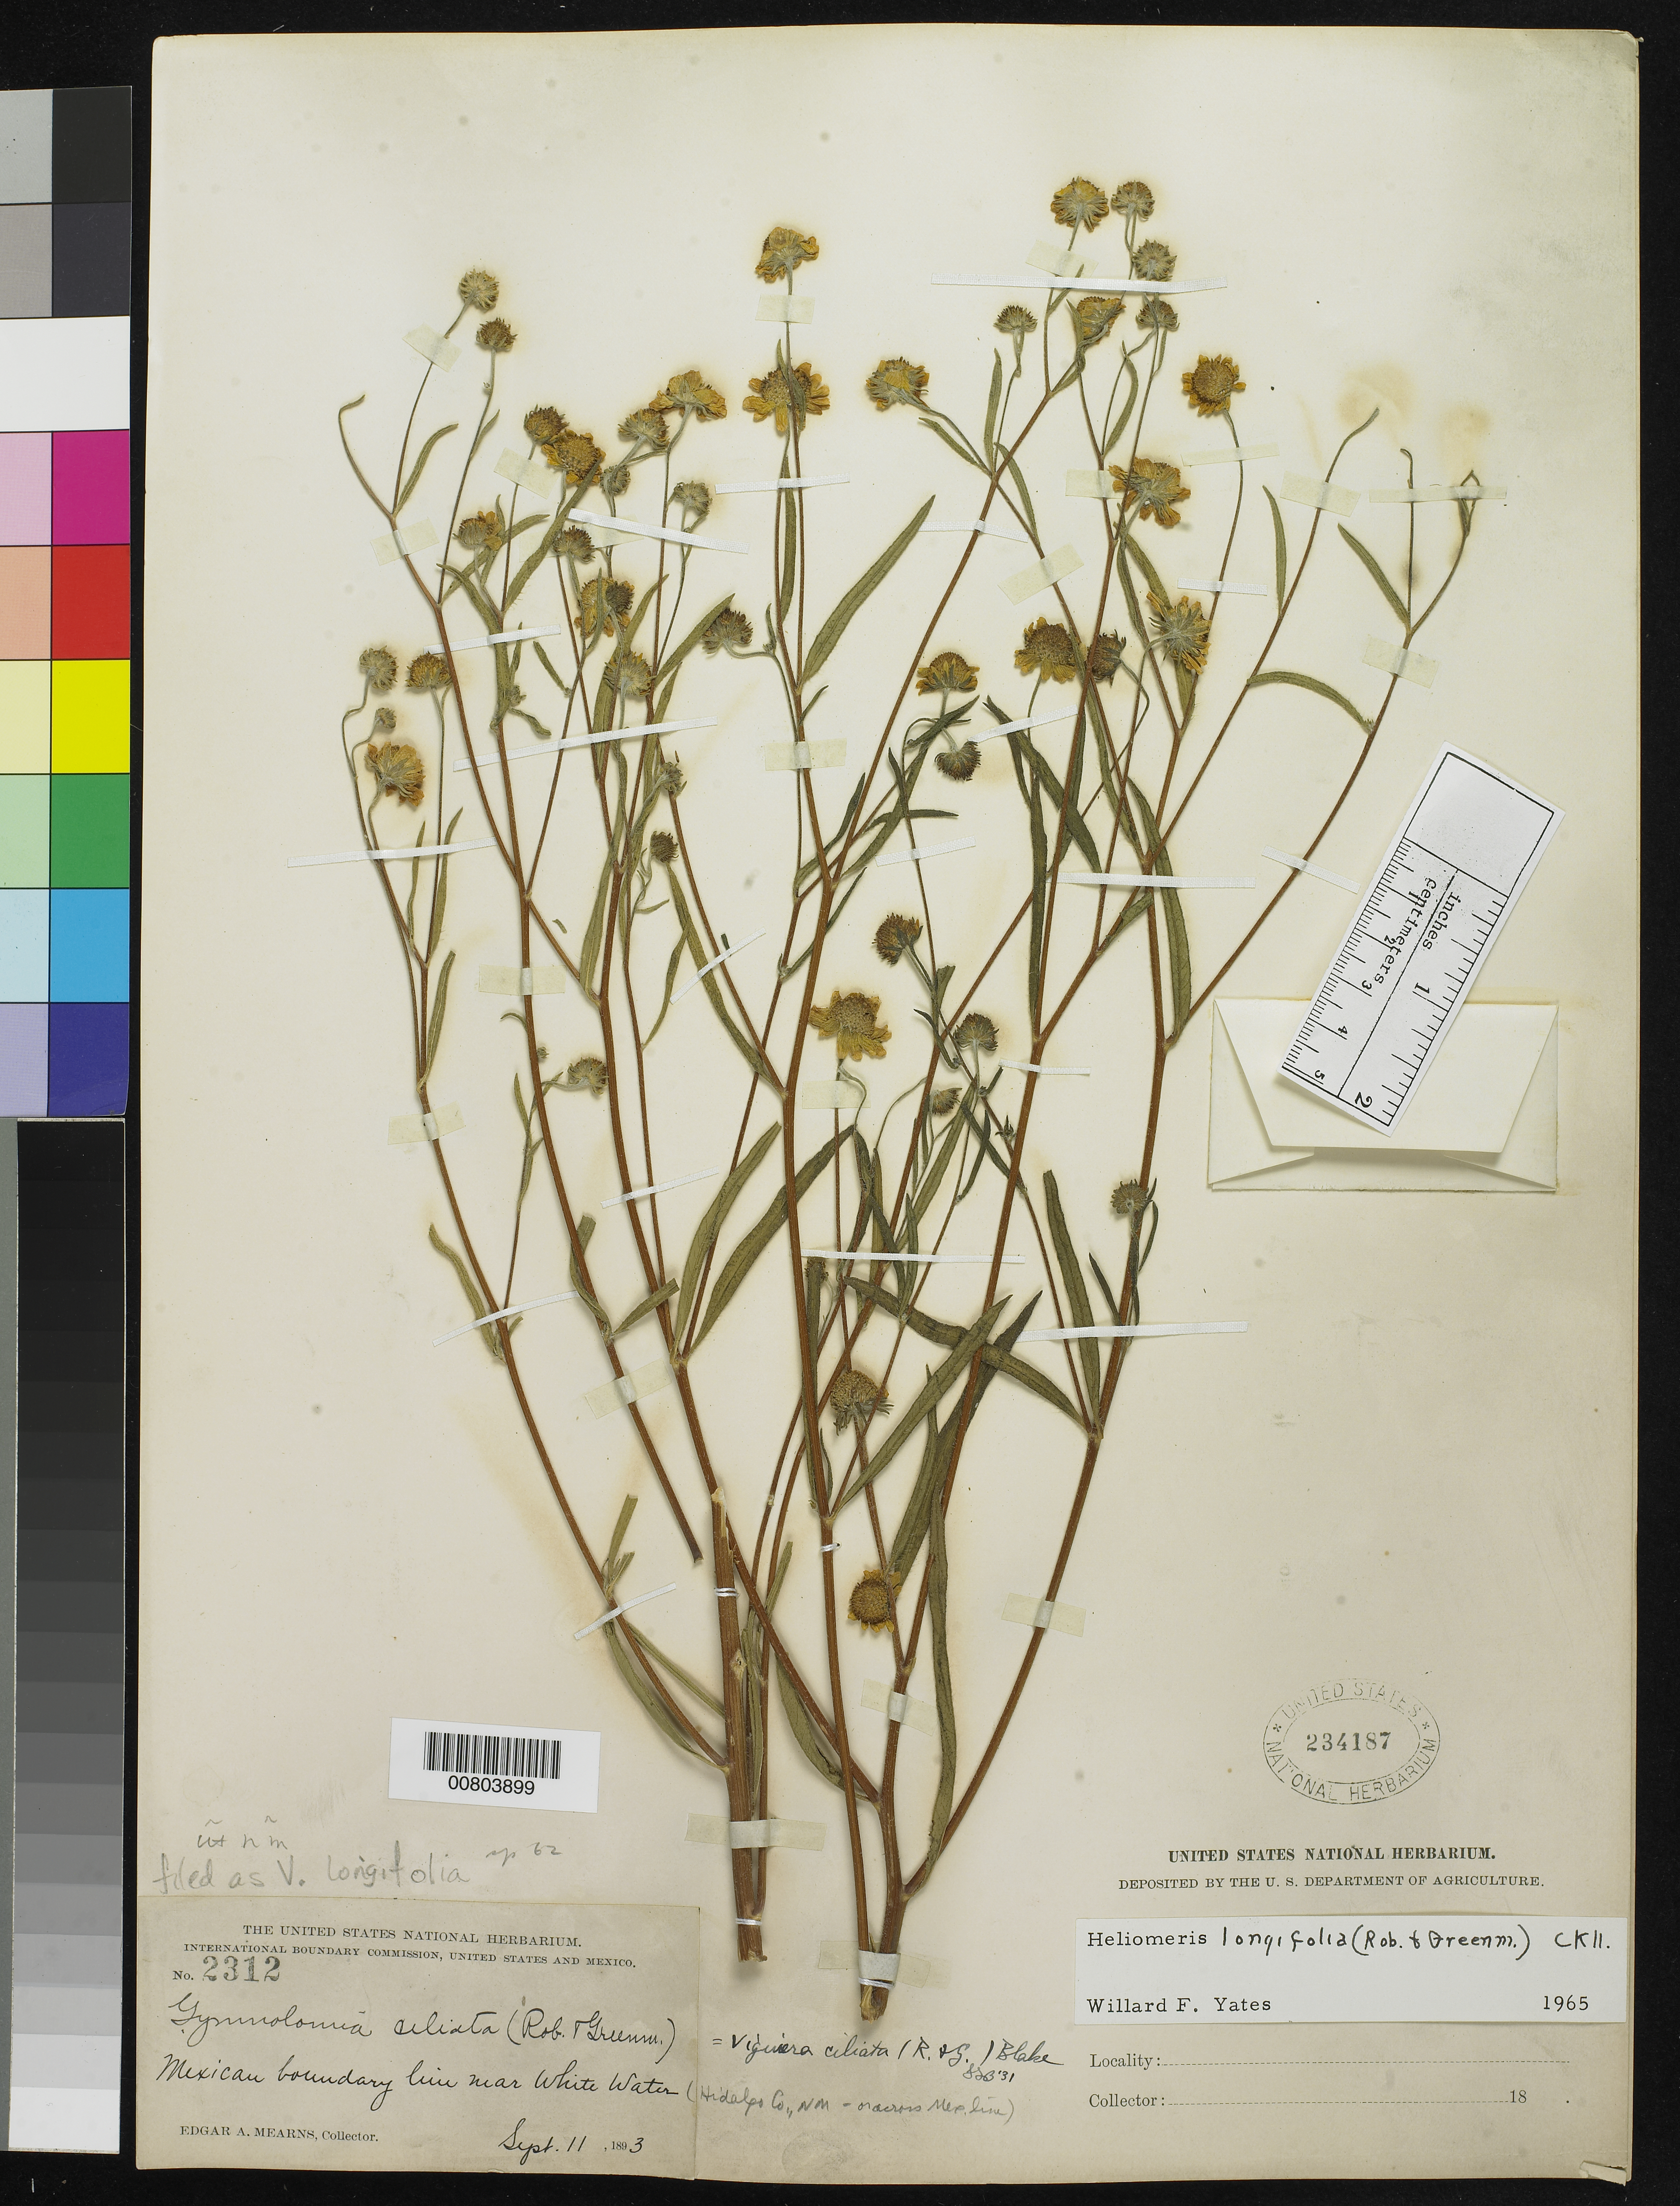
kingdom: Plantae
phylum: Tracheophyta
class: Magnoliopsida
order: Asterales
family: Asteraceae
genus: Viguiera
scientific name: Viguiera longifolia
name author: S.F. Blake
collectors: E. A. Mearns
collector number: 2312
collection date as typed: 11 Sep 1893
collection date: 1893-09-11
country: United States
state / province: New Mexico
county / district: Hidalgo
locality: Near White Water, Hidalgo County, New Mexico. Mexican Boundary Line.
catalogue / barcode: US 234187